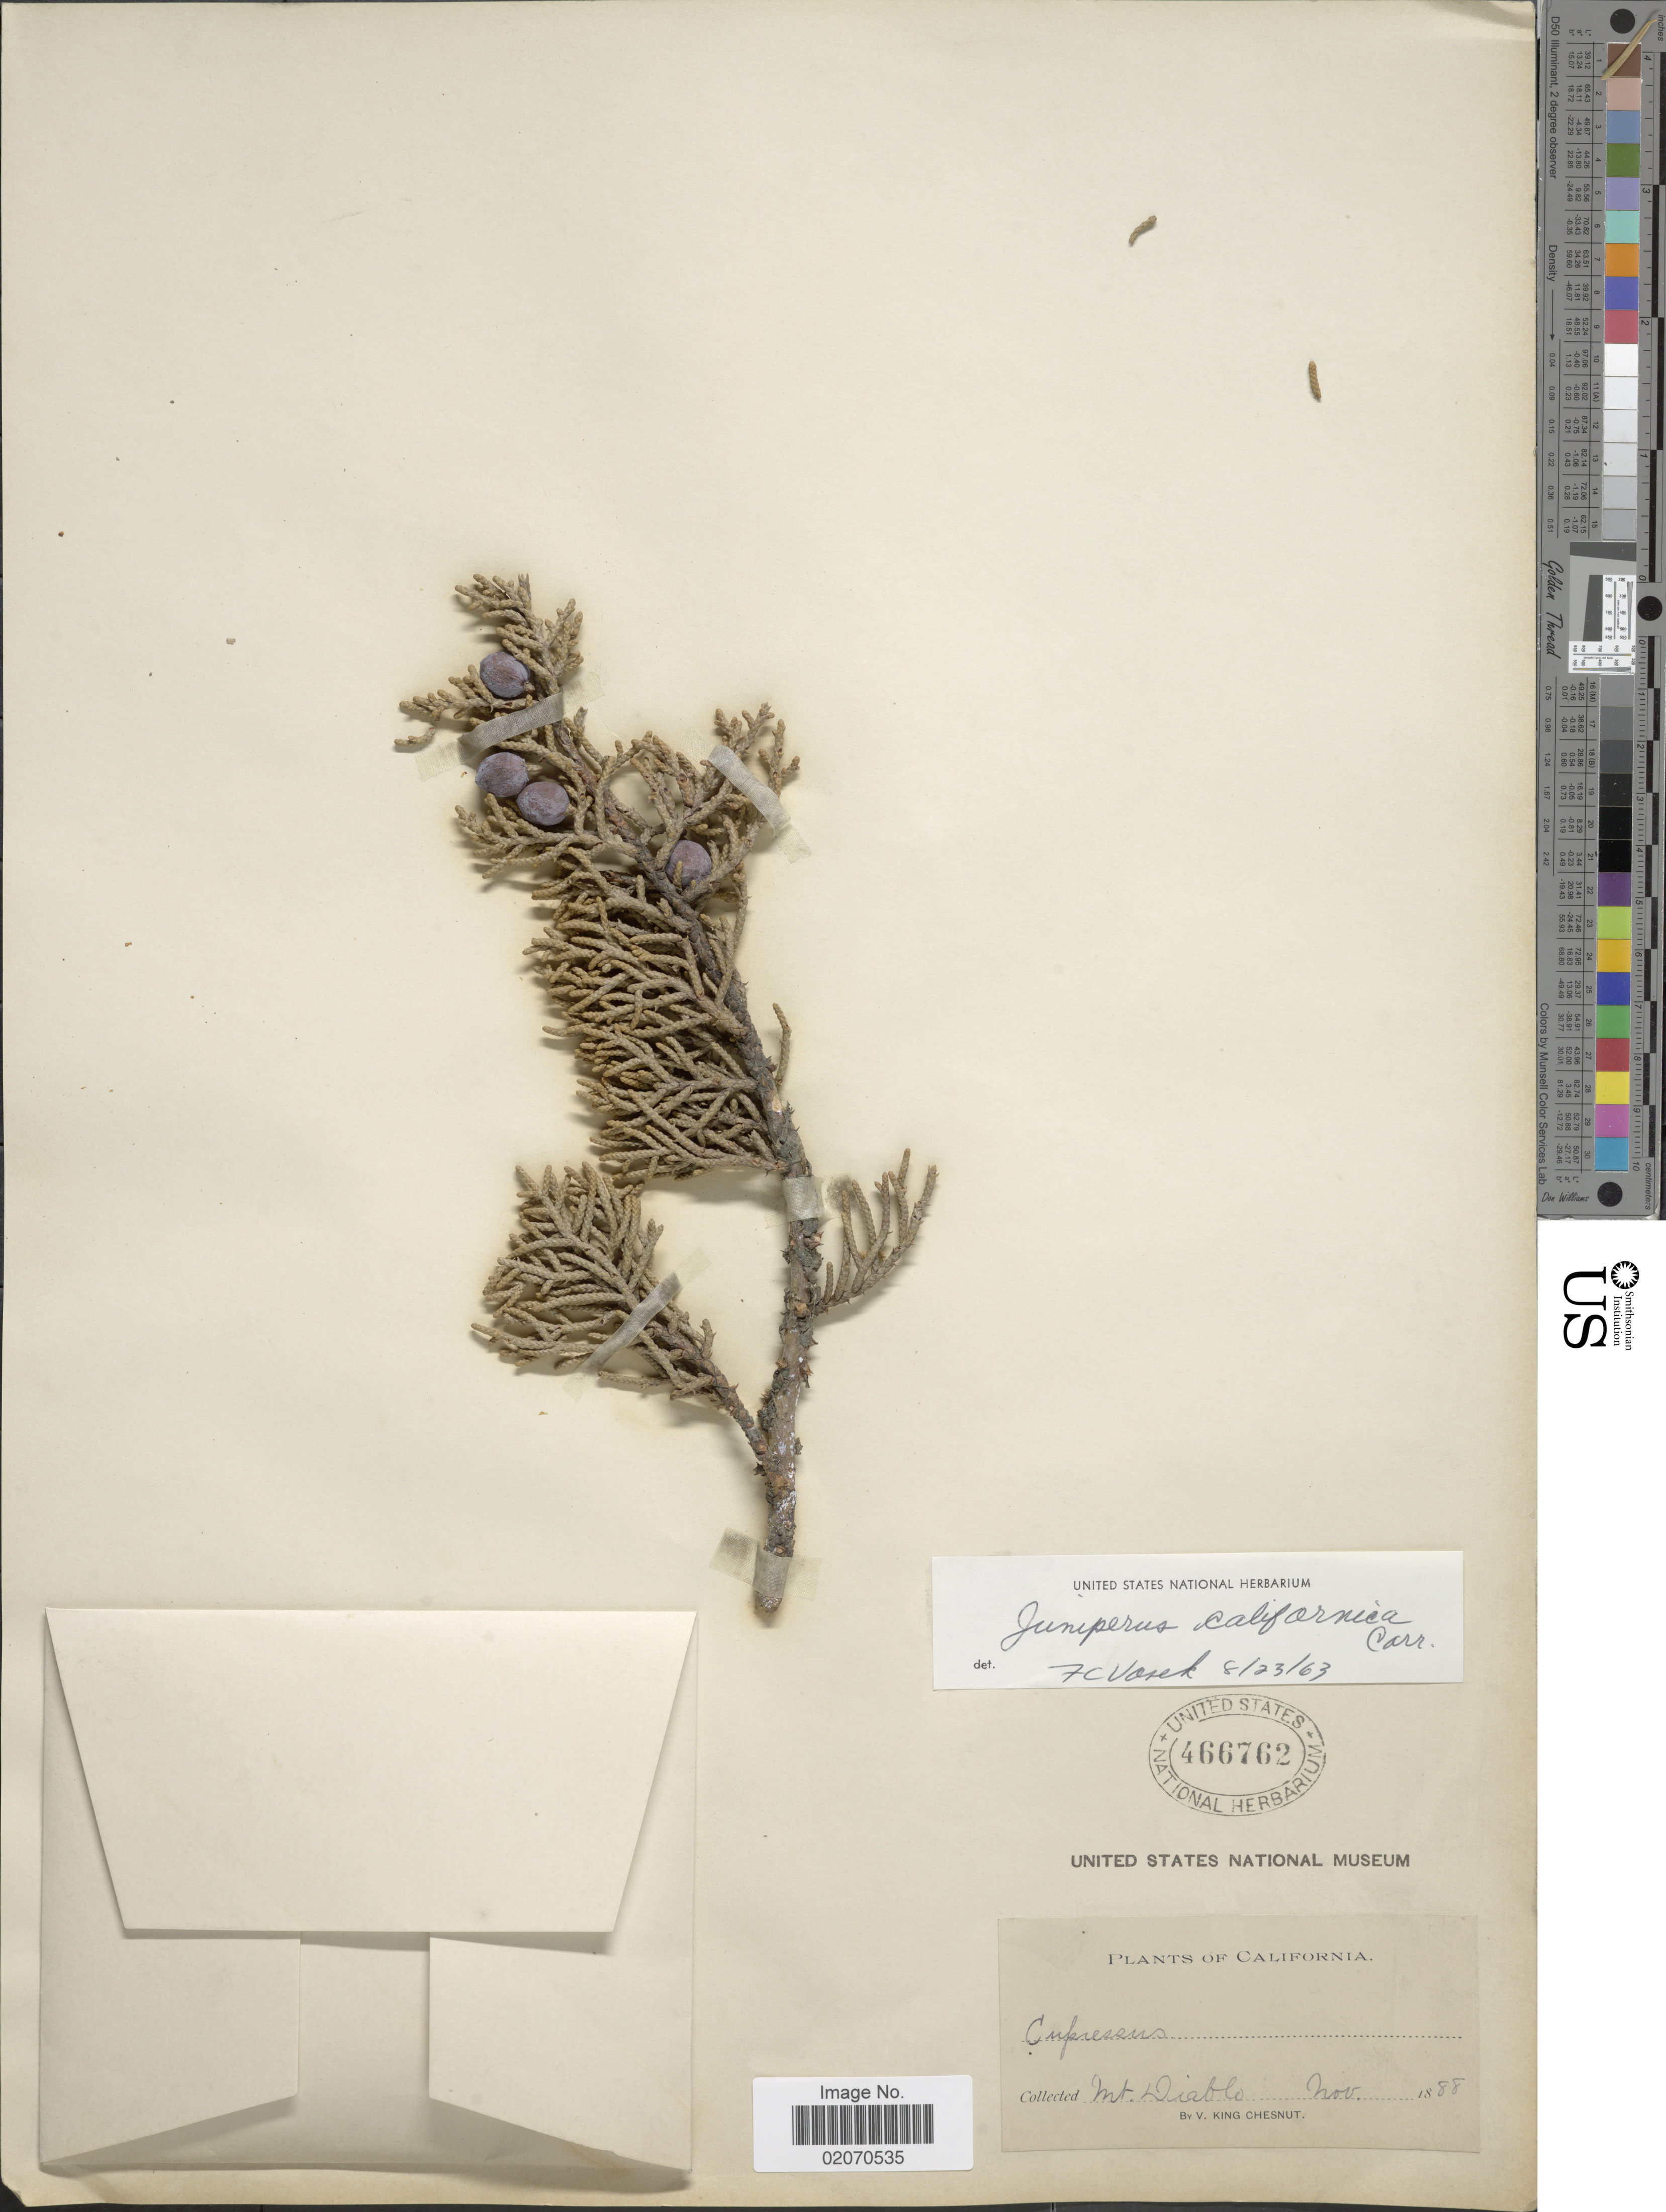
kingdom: Plantae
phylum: Tracheophyta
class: Pinopsida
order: Pinales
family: Cupressaceae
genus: Juniperus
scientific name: Juniperus californica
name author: Carrière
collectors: V. Chesnut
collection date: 1888-11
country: United States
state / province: California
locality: Mt. Diablo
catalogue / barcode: US 466762